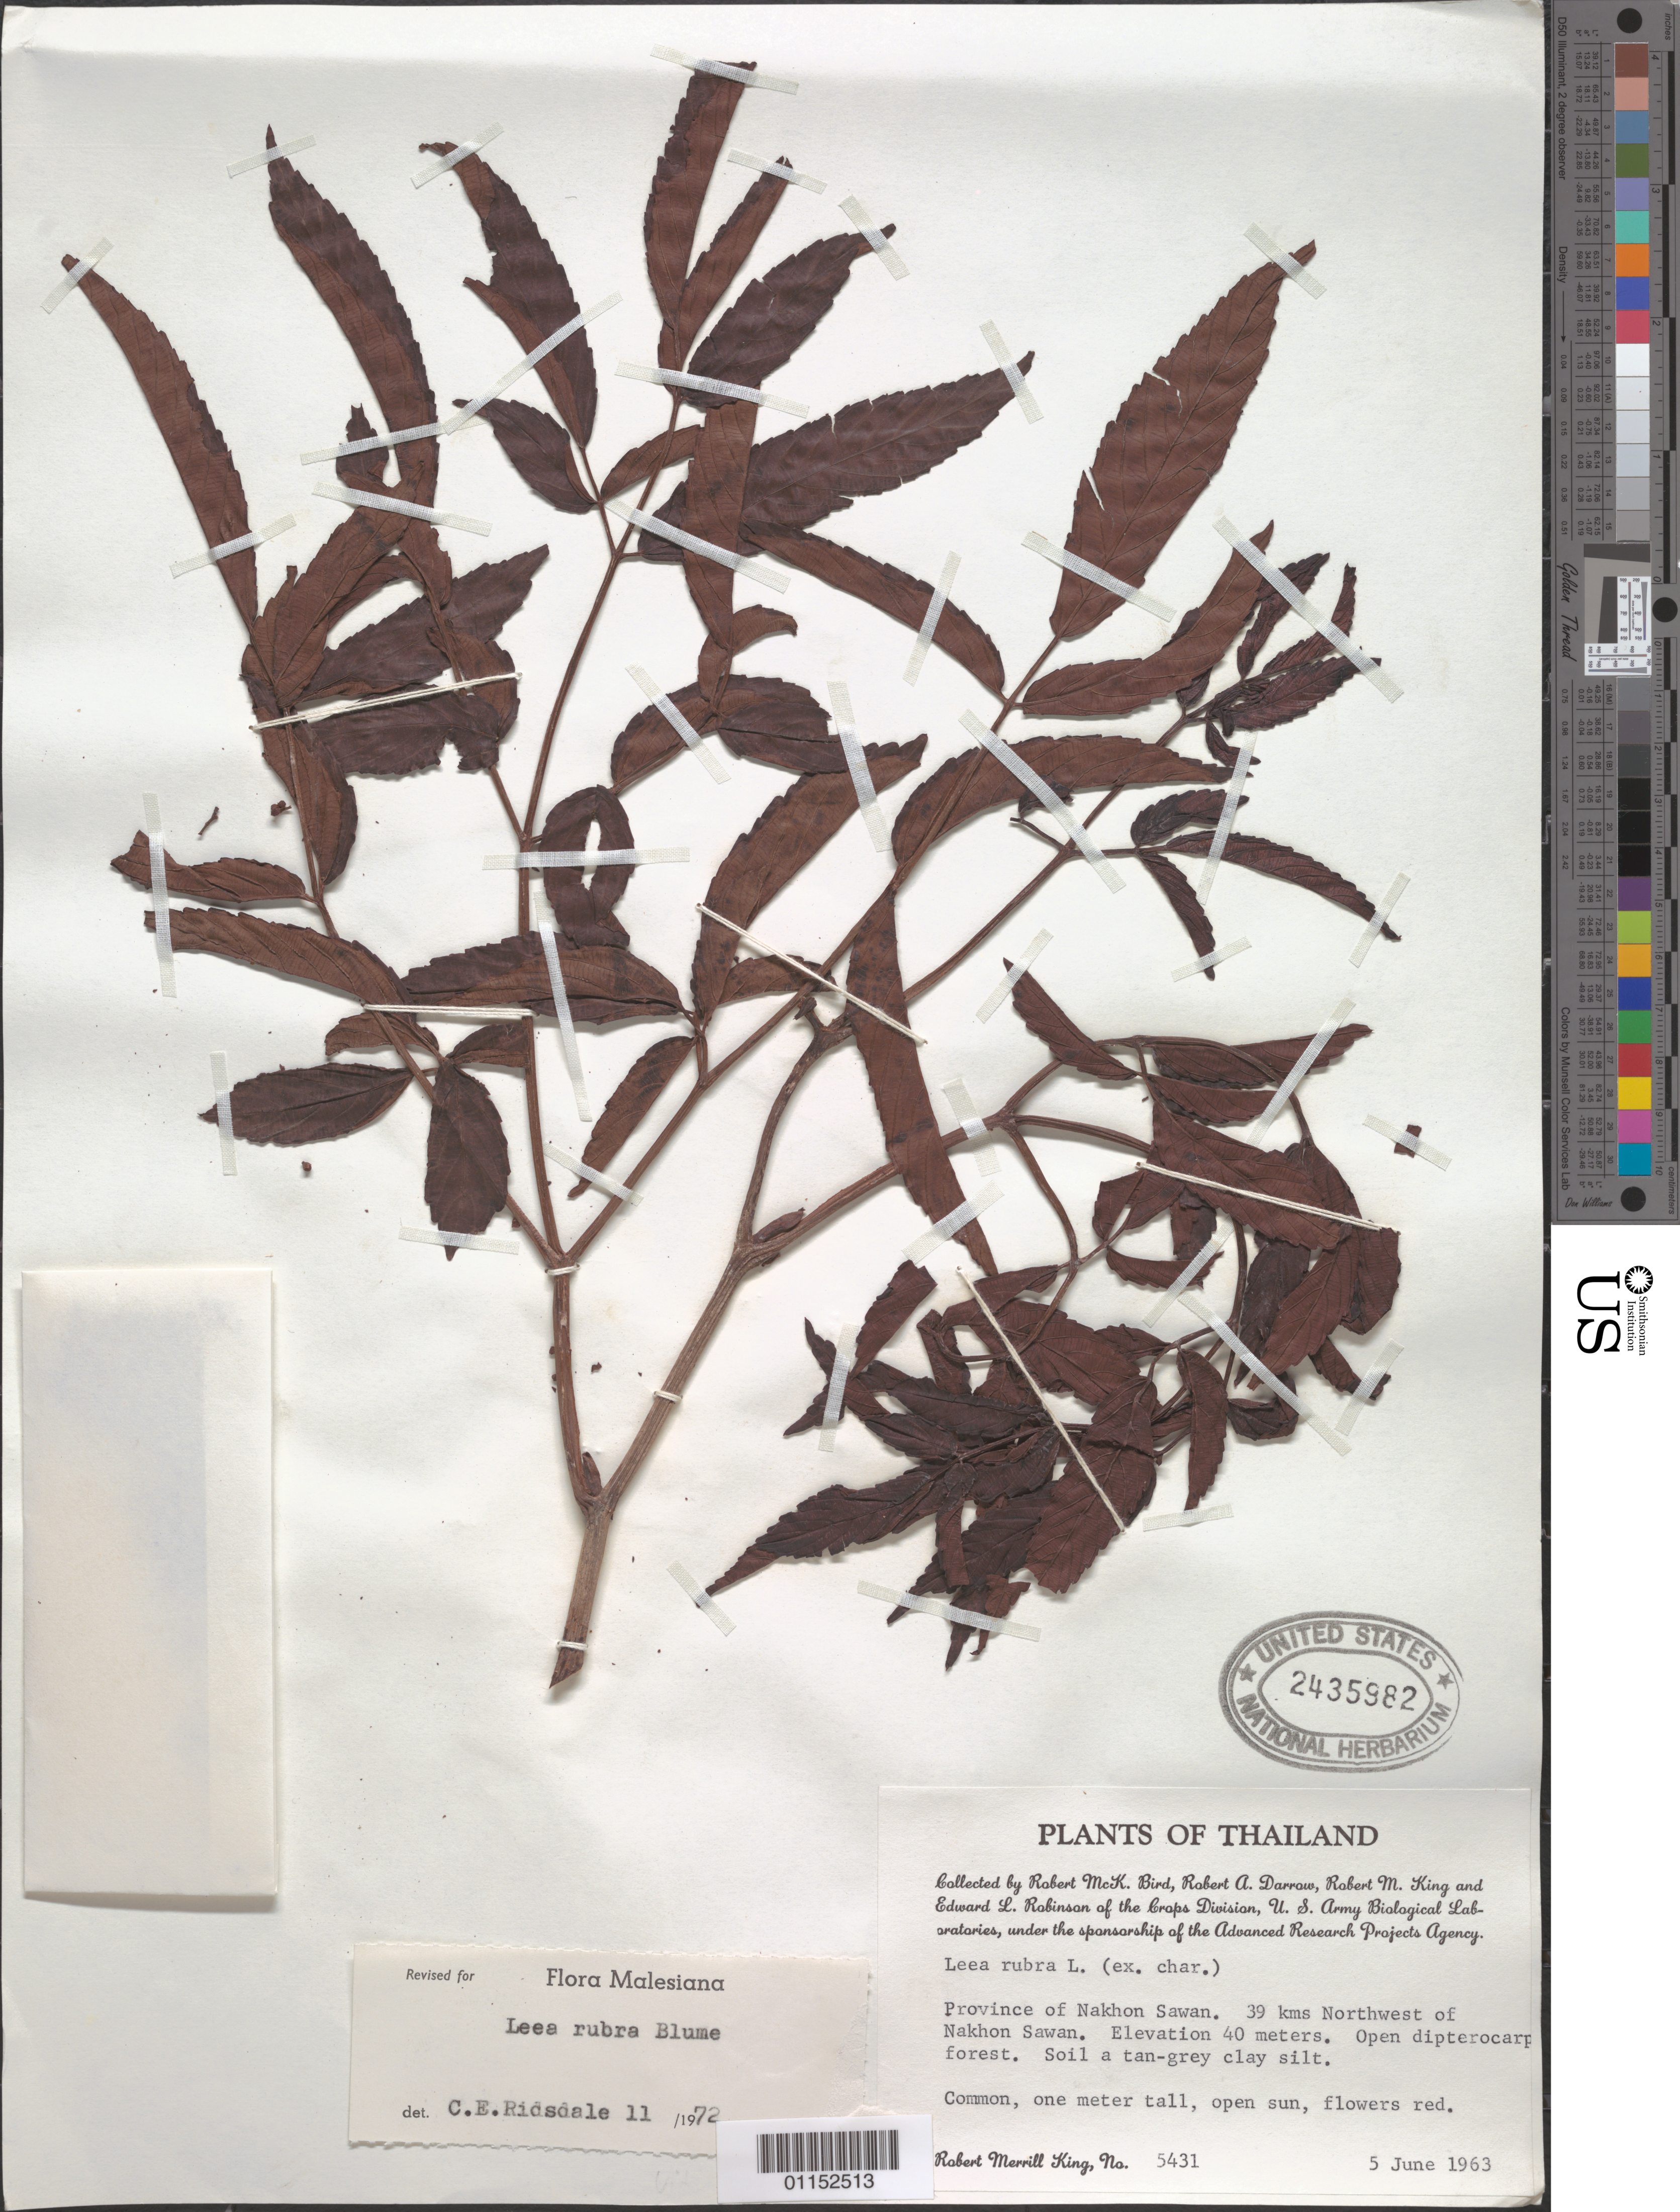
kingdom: Plantae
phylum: Tracheophyta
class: Magnoliopsida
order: Vitales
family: Vitaceae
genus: Leea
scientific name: Leea rubra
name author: Blume & Spreng.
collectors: R. M. King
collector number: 5431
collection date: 1963-06-05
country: Thailand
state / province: Nakhon Sawan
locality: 39 km NW of Nakhon Sawan.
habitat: Open dipterocarp forest. Soil a tan-grey clay silt. Common.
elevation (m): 40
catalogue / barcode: US 2435982